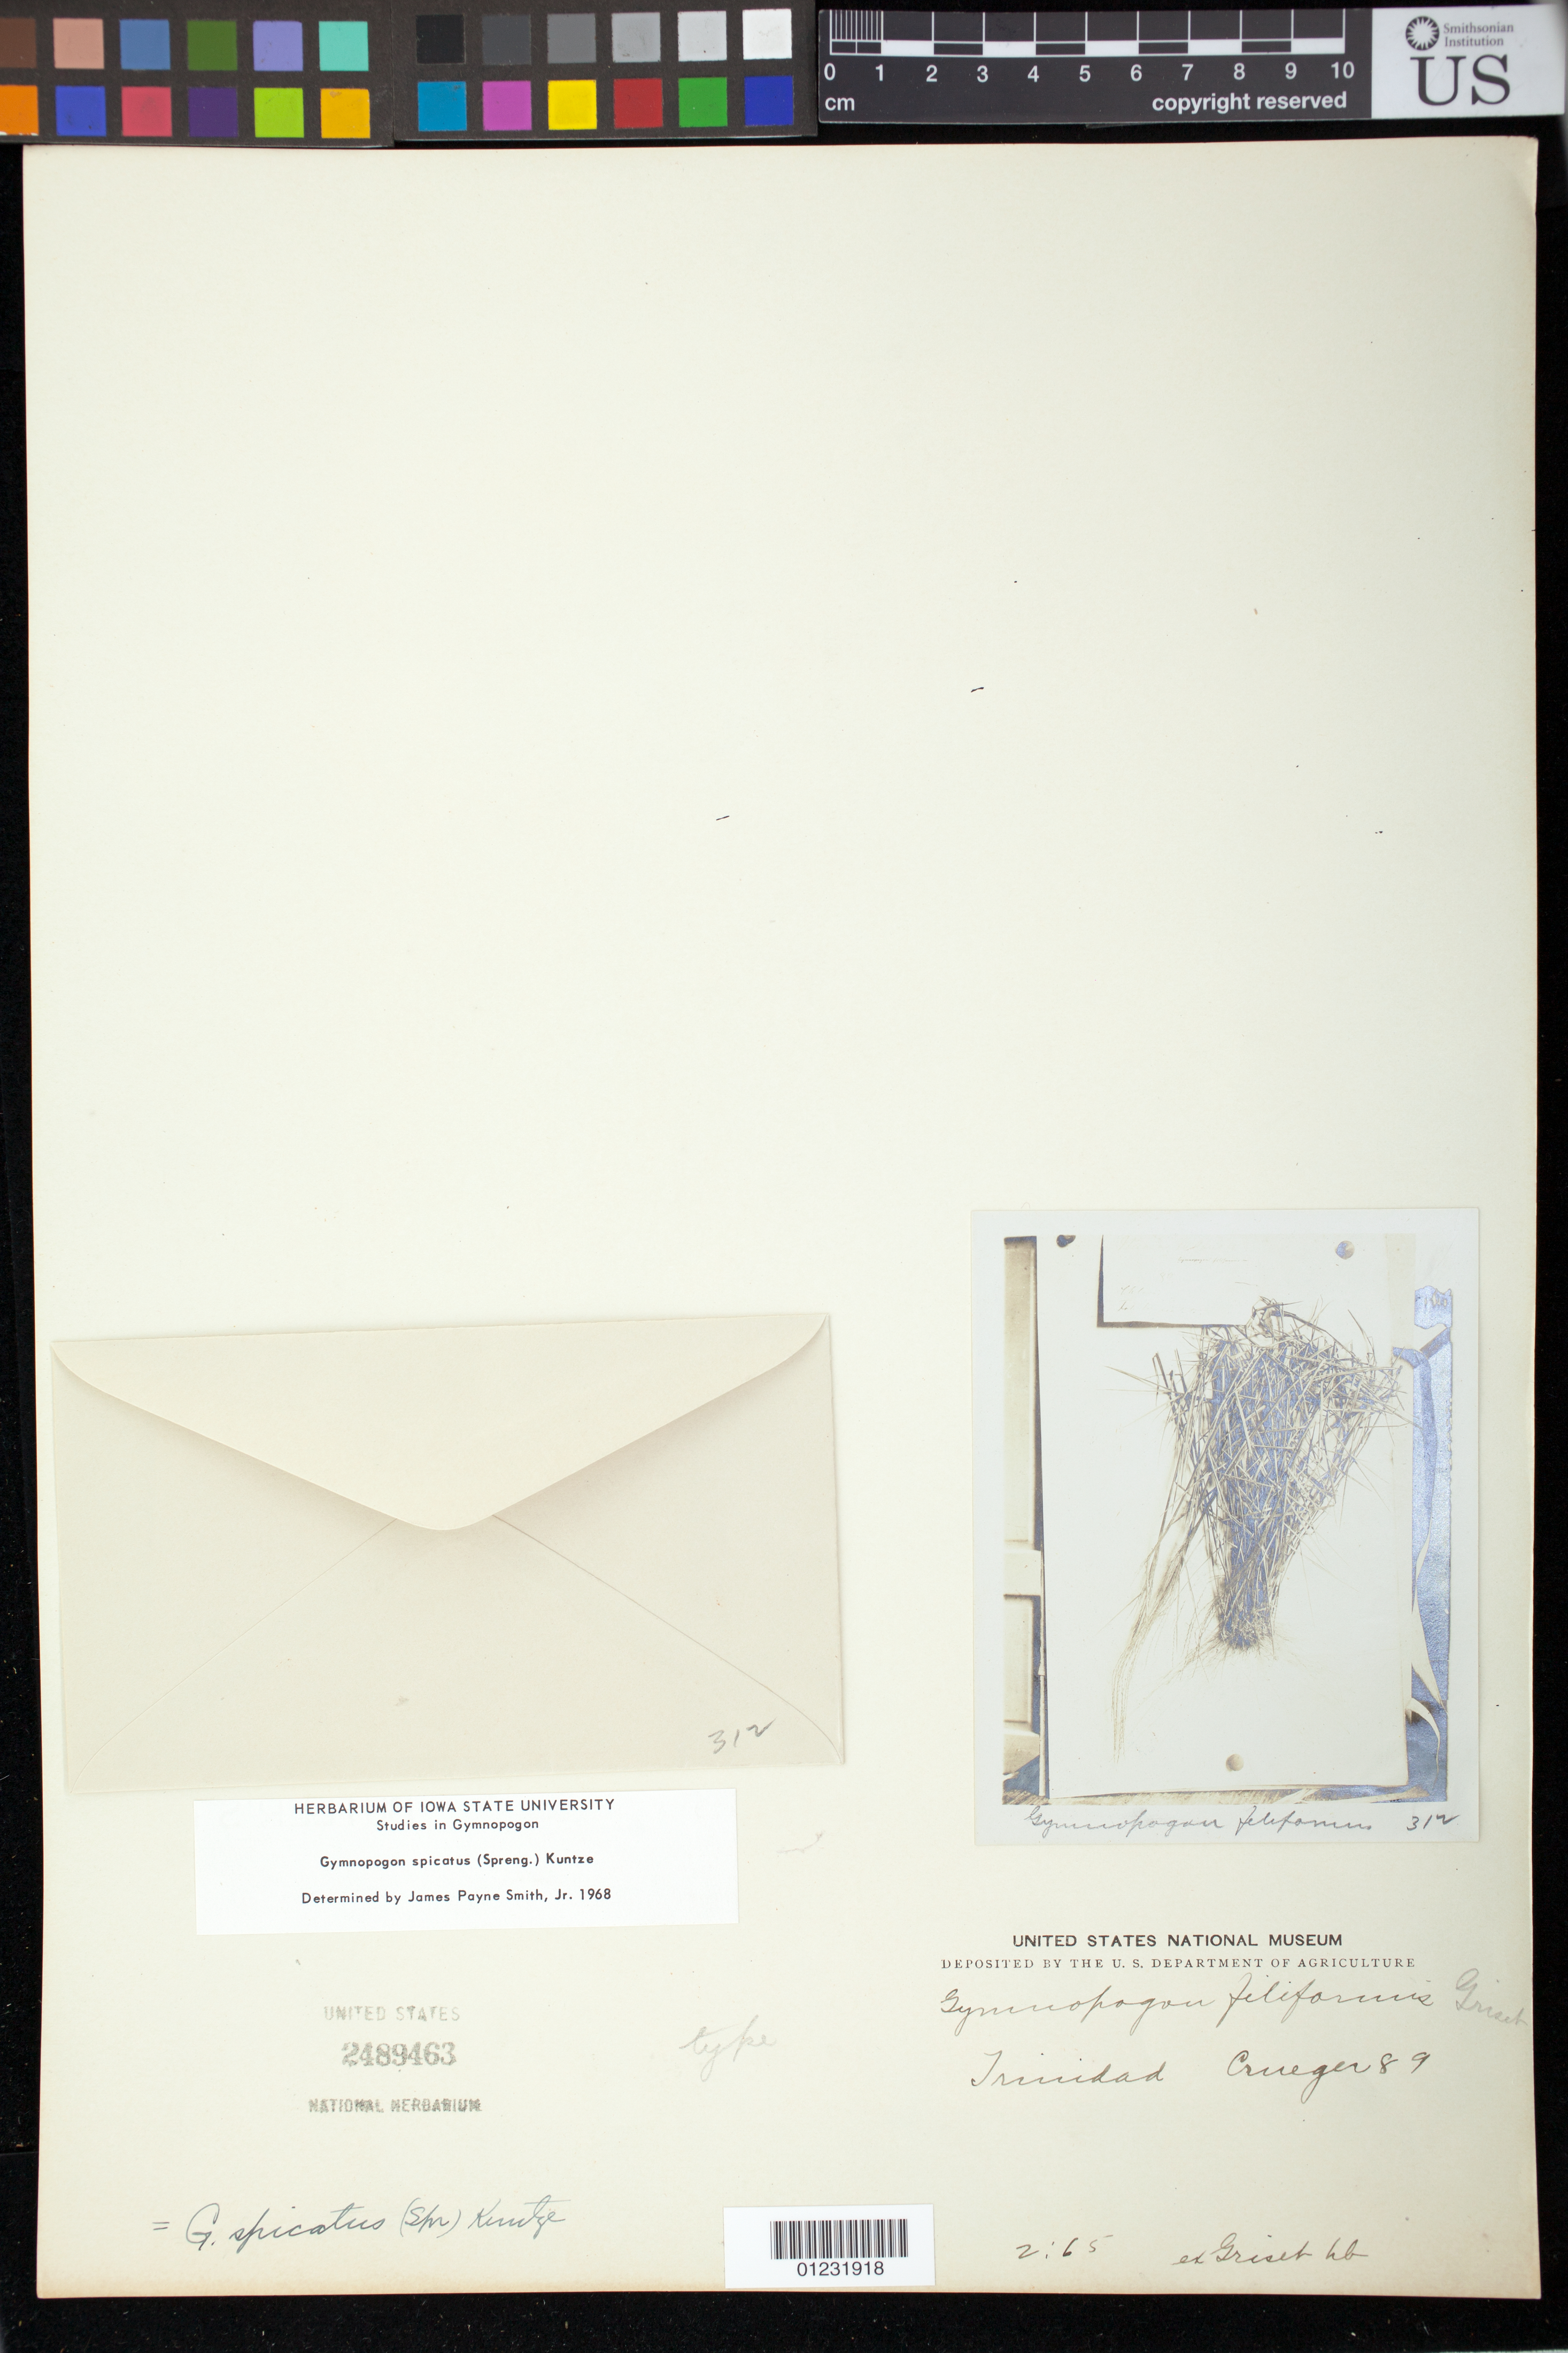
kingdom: Plantae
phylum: Tracheophyta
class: Liliopsida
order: Poales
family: Poaceae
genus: Gymnopogon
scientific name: Gymnopogon filiformis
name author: Griseb.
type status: Type Collection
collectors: H. Crueger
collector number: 89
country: Trinidad and Tobago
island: Trinidad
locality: Trinidad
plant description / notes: Photograph and fragmentary material of type specimen ex herb. Grisebach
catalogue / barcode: US 2489463